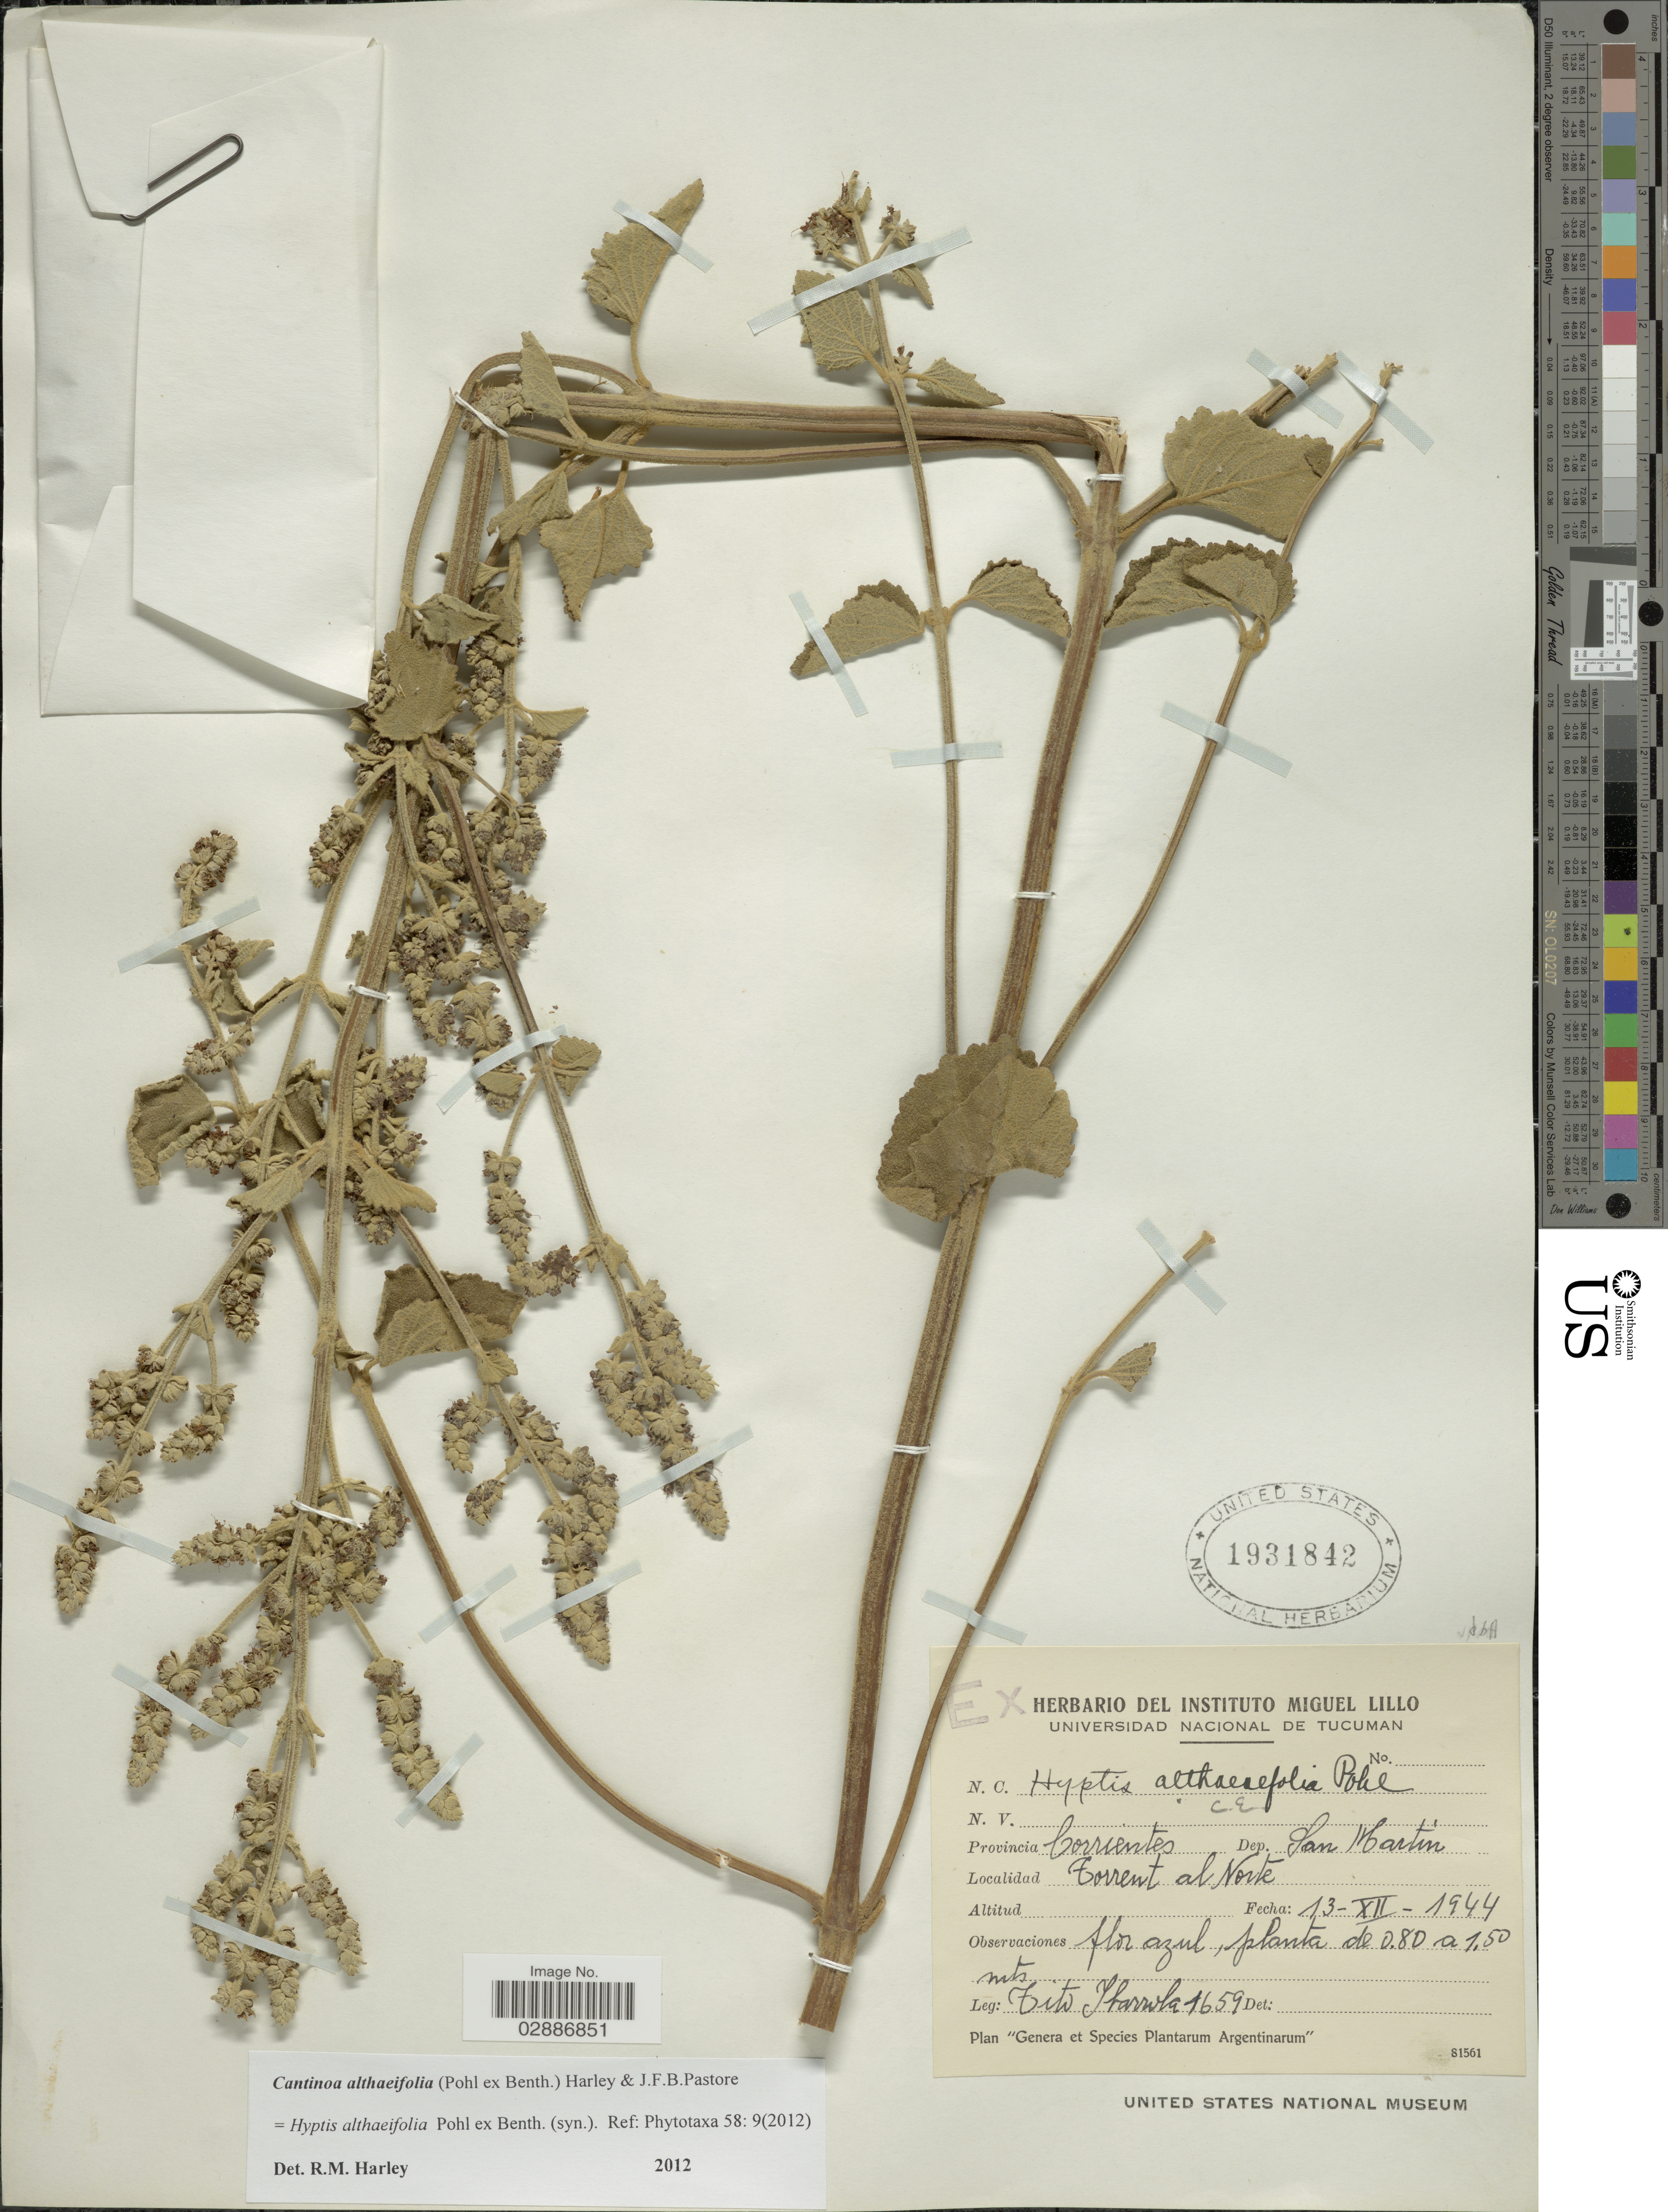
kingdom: Plantae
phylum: Tracheophyta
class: Magnoliopsida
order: Lamiales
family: Lamiaceae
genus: Cantinoa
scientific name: Cantinoa althaeifolia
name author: (Pohl ex Benth.) Harley & J.F.B. Pastore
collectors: T. Ibarrola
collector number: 1659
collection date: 1944-12-13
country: Argentina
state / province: Corrientes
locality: Dep. San Martín. Torrent al Norte.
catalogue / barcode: US 1931842